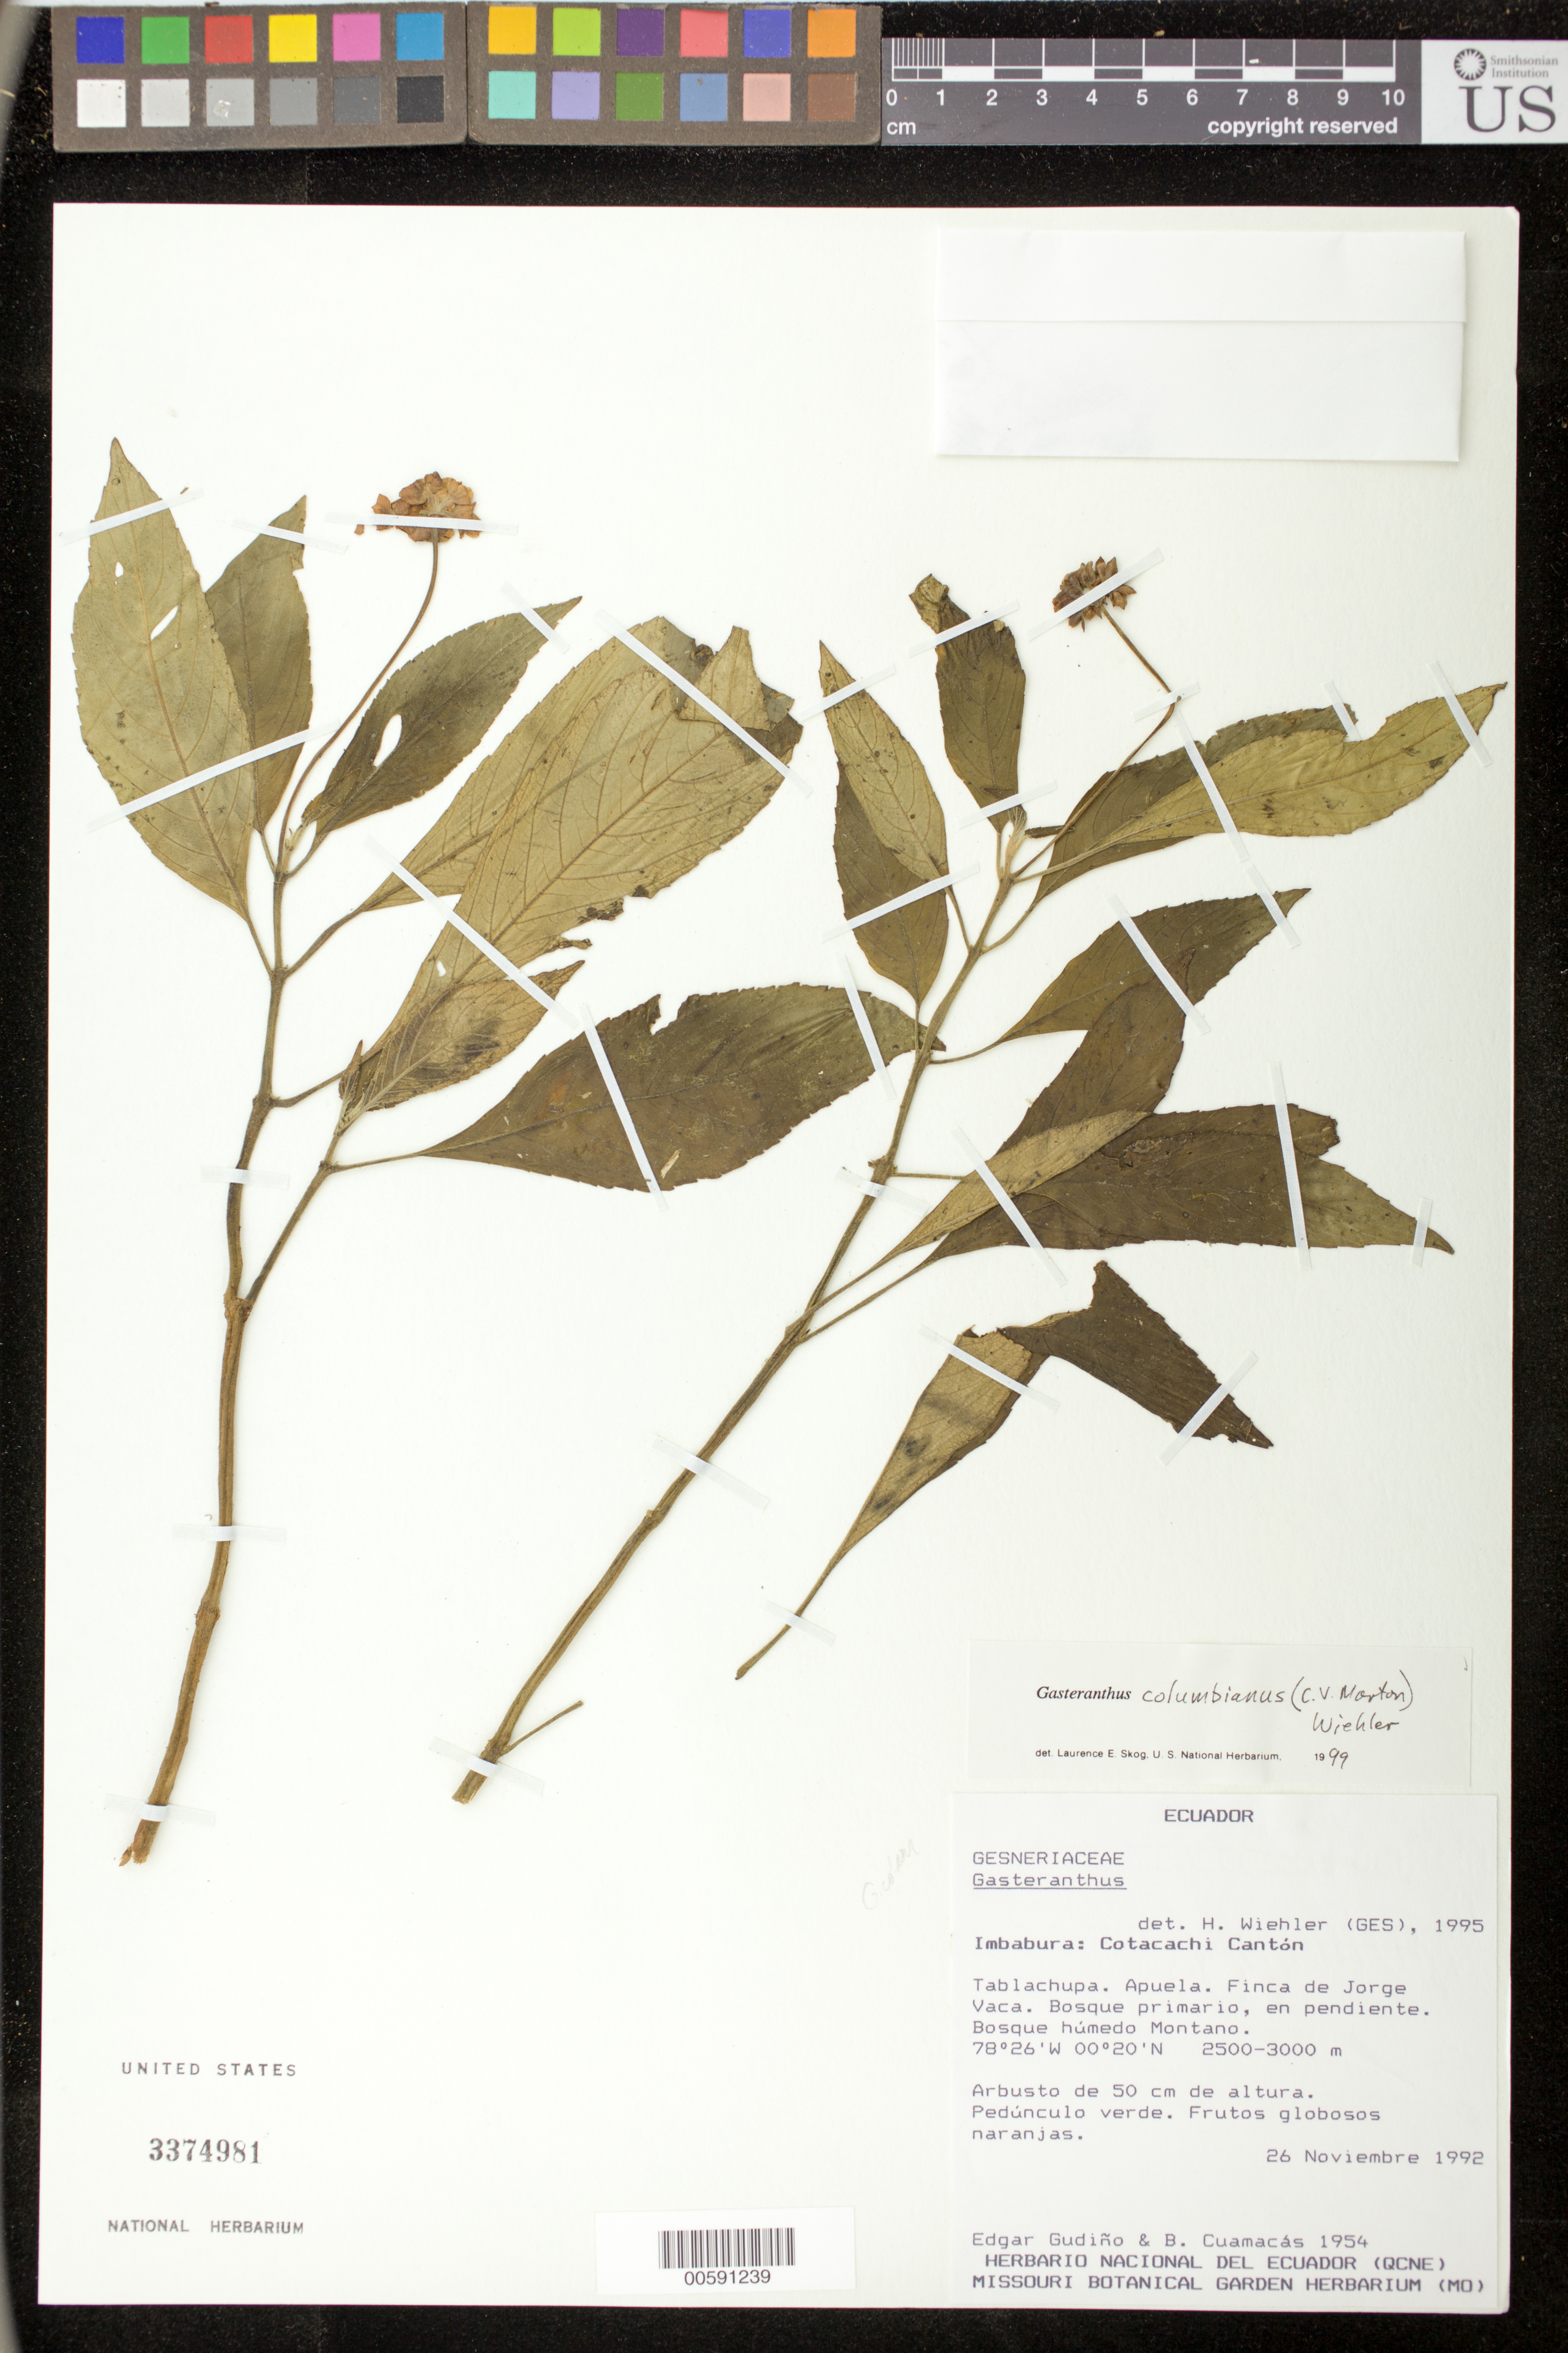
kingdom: Plantae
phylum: Tracheophyta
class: Magnoliopsida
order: Lamiales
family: Gesneriaceae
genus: Gasteranthus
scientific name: Gasteranthus columbianus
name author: (C.V. Morton) Wiehler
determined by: Skog, Laurence E.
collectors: E. Gudiño & B. Cuamacas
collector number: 1954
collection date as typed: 26 Nov 1992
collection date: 1992-11-26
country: Ecuador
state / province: Imbabura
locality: Cotacachi Canton, Tablachupa. Apuela. Finca de Jorge Vaca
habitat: Bosque primario, en pendiente. Bosque húmedo Montano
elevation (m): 2500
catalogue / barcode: US 3374981